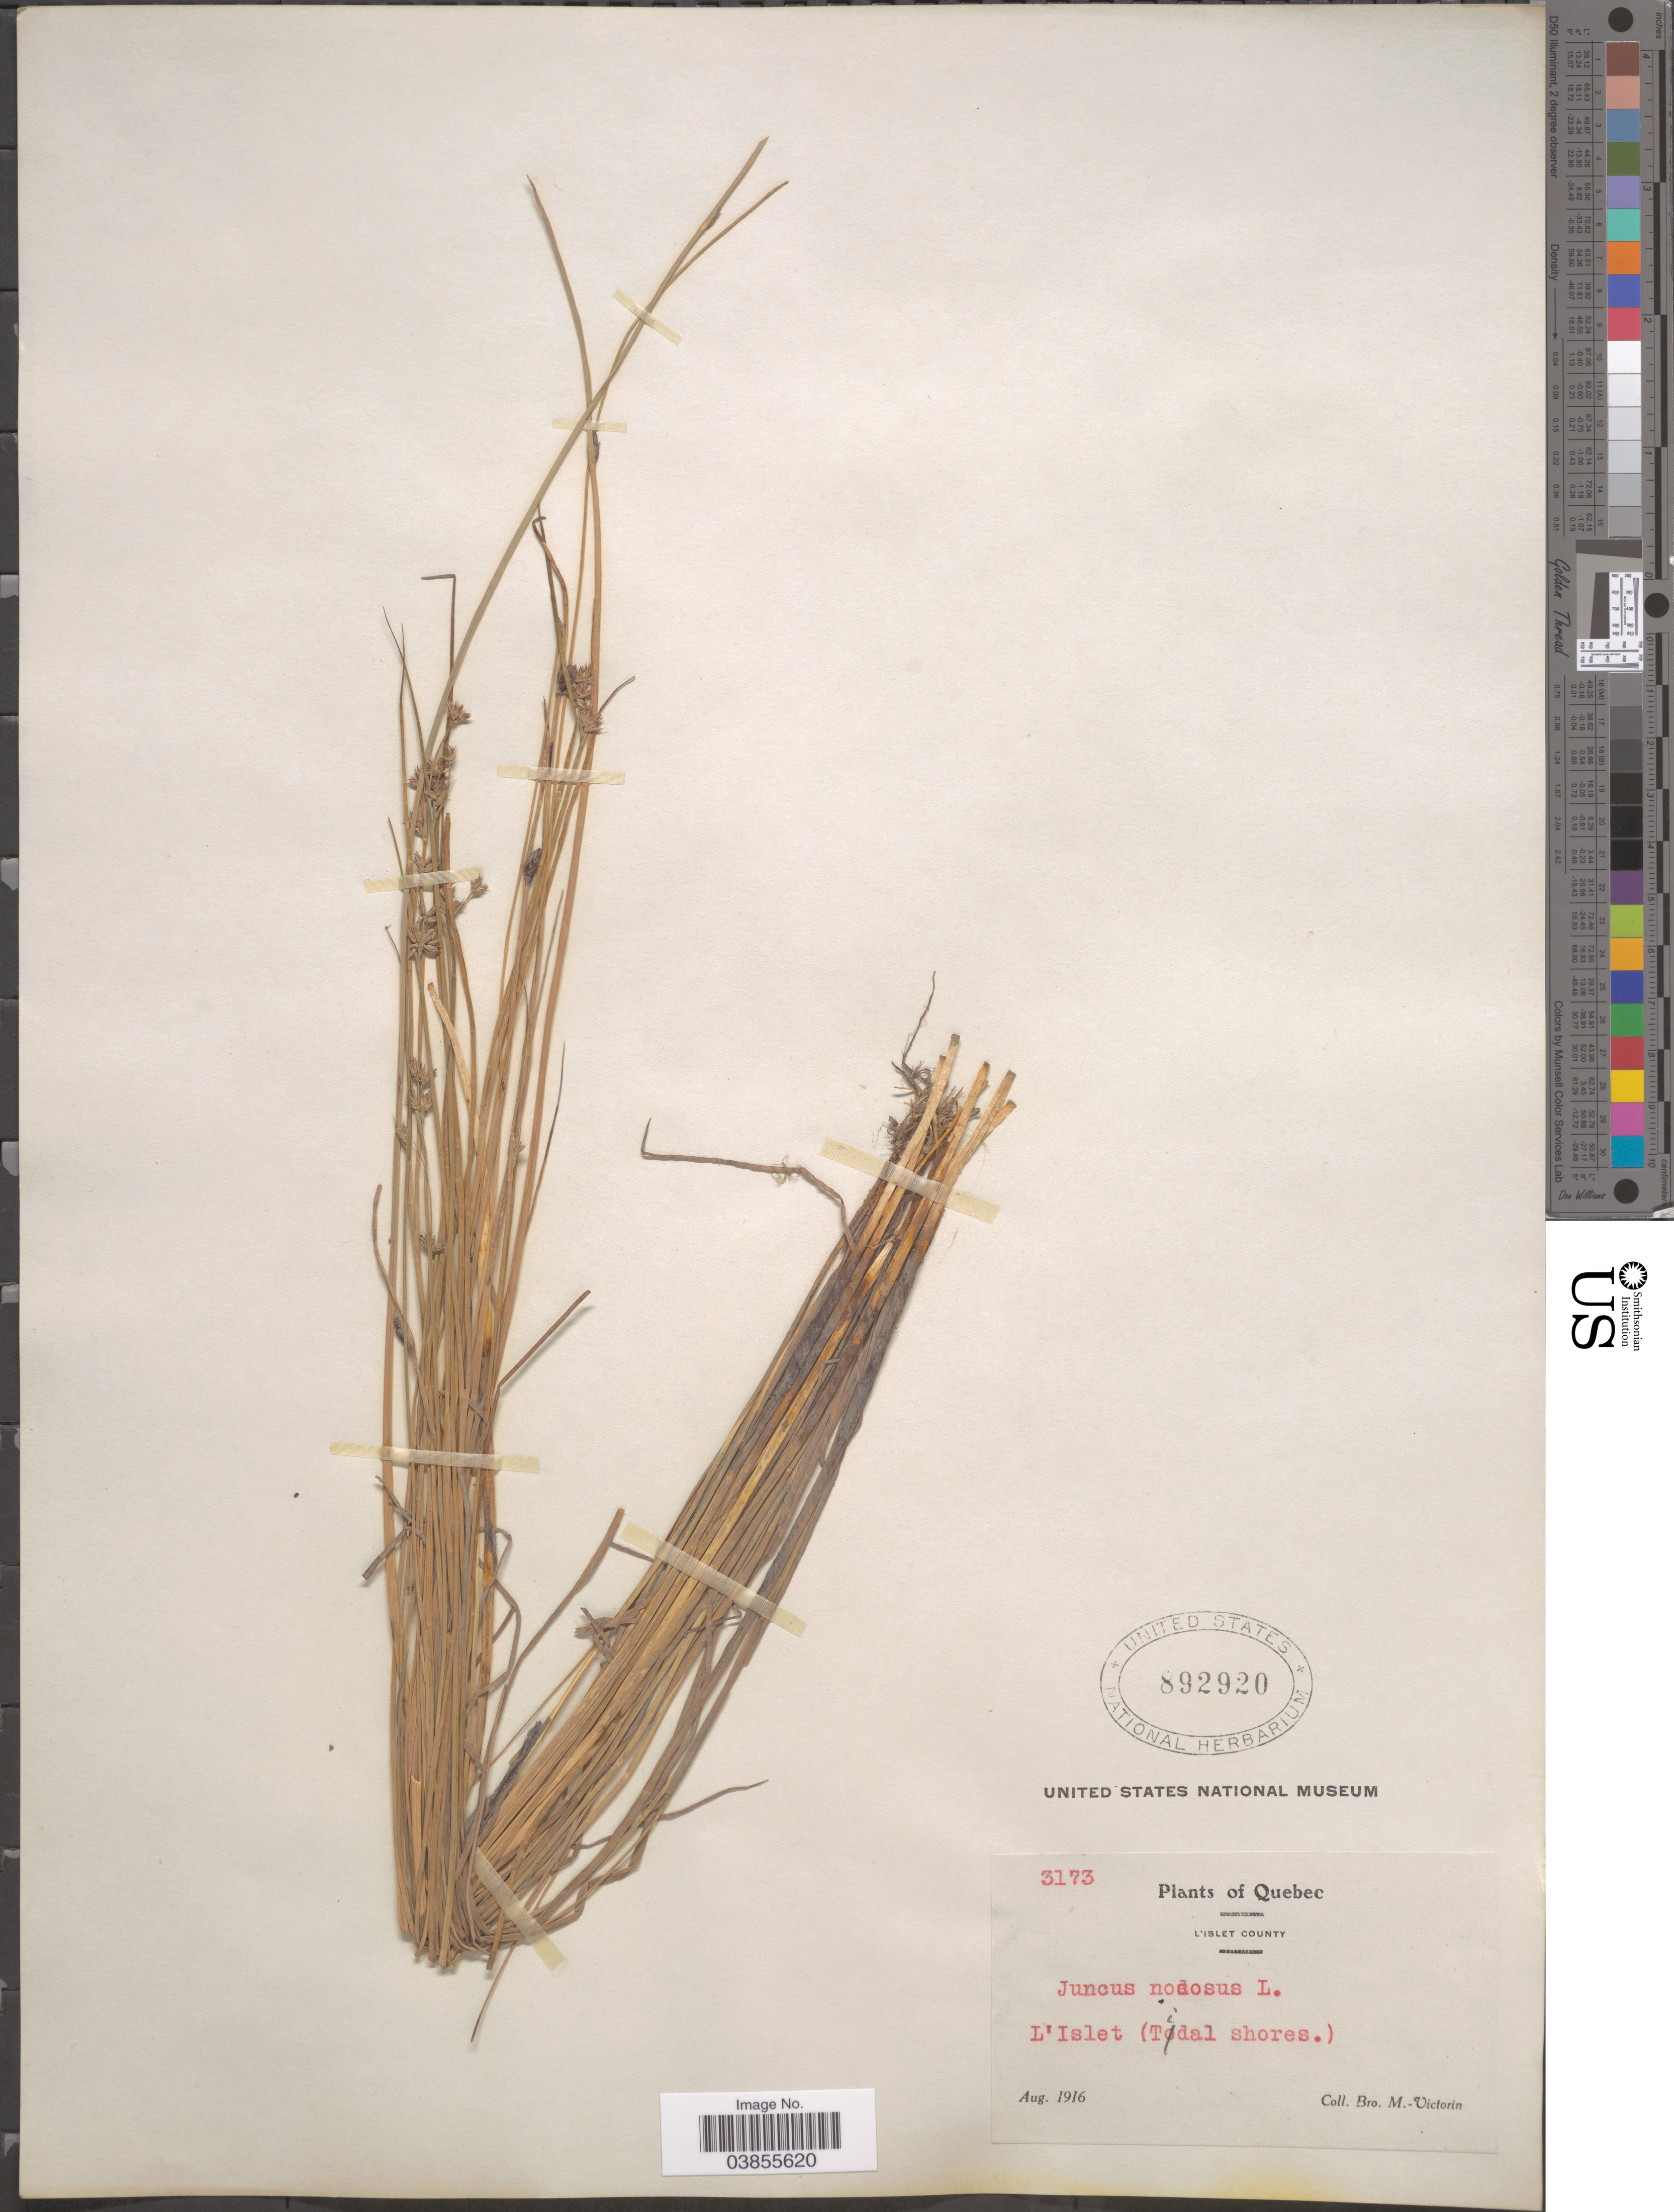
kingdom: Plantae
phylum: Tracheophyta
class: Liliopsida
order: Poales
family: Juncaceae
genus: Juncus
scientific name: Juncus nodosus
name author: L.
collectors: Fr. Marie-Victorin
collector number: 3173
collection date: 1916-08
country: Canada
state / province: Quebec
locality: L' Islet County. L'Islet (Todal shores).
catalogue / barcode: US 892920